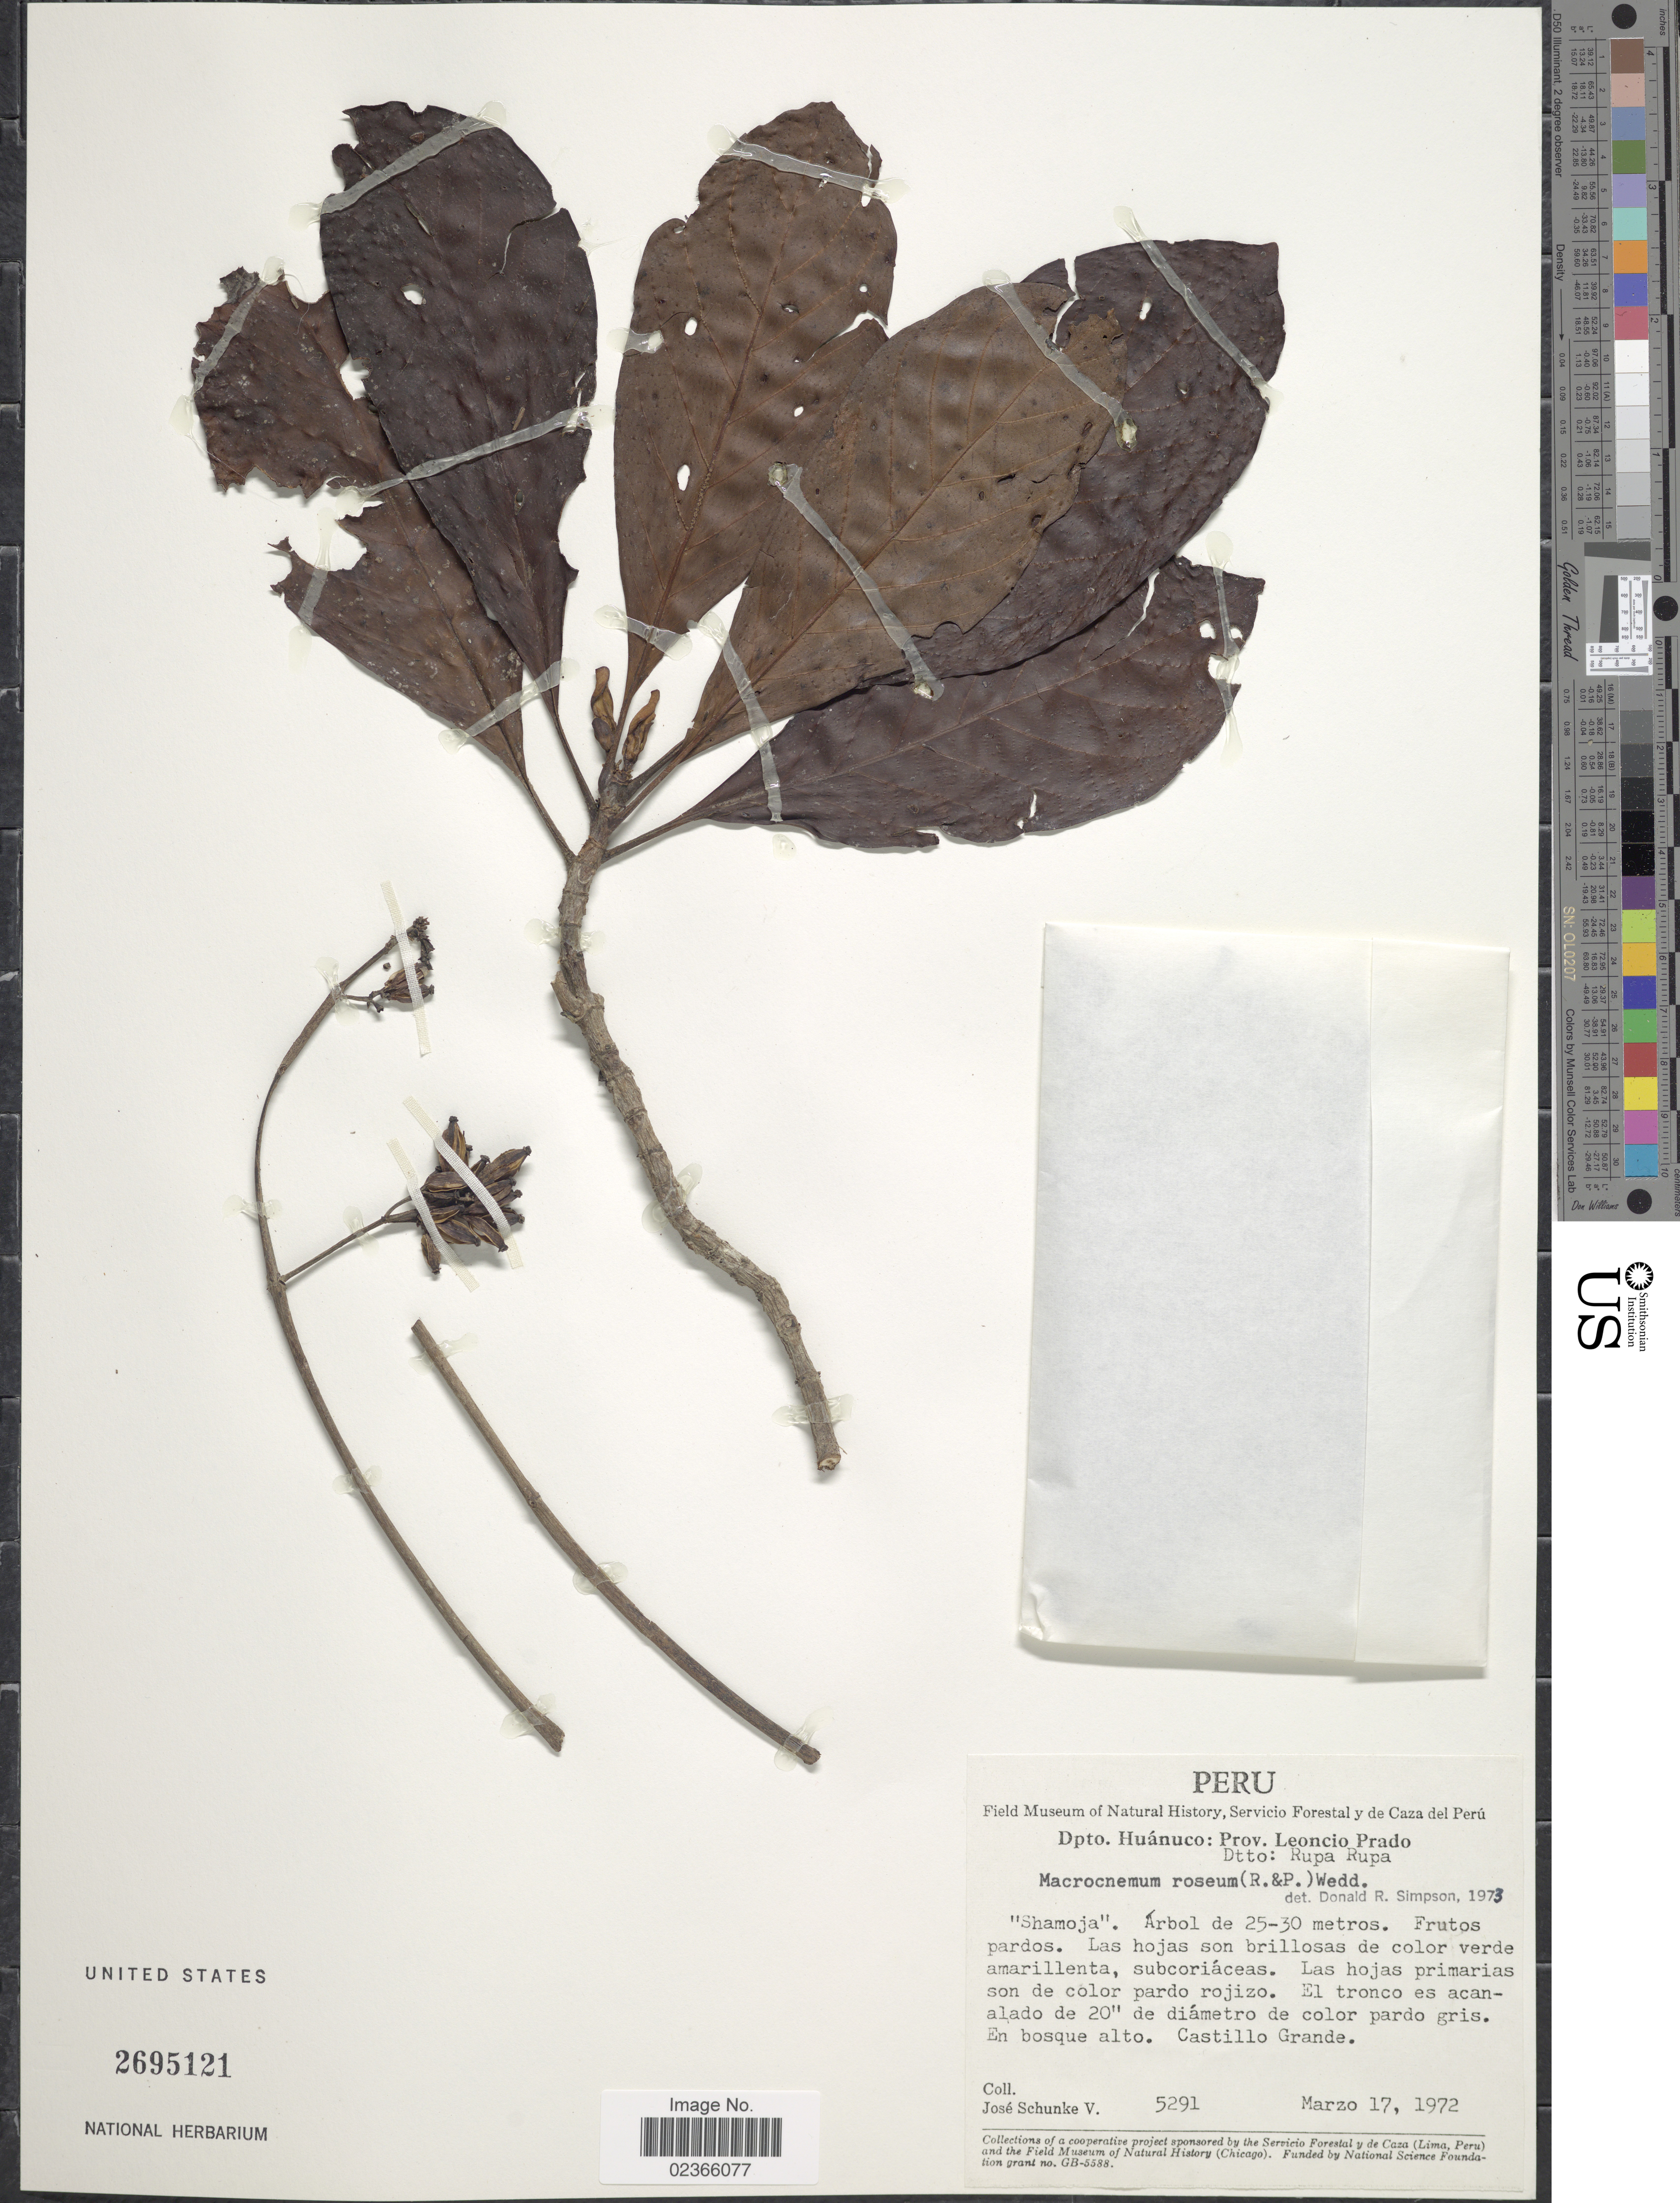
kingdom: Plantae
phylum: Tracheophyta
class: Magnoliopsida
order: Gentianales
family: Rubiaceae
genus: Macrocnemum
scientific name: Macrocnemum roseum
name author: (Ruiz & Pav.) Wedd.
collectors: J. Schunke Vigo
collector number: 5291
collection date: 1972-03-17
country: Peru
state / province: Huánuco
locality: Dpto. Huanuco: Prov. Leoncio Prado, El tronco es acanalado de 20 de diametro de color pardo gris. En bosque alto. Castillo Grande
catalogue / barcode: US 2695121